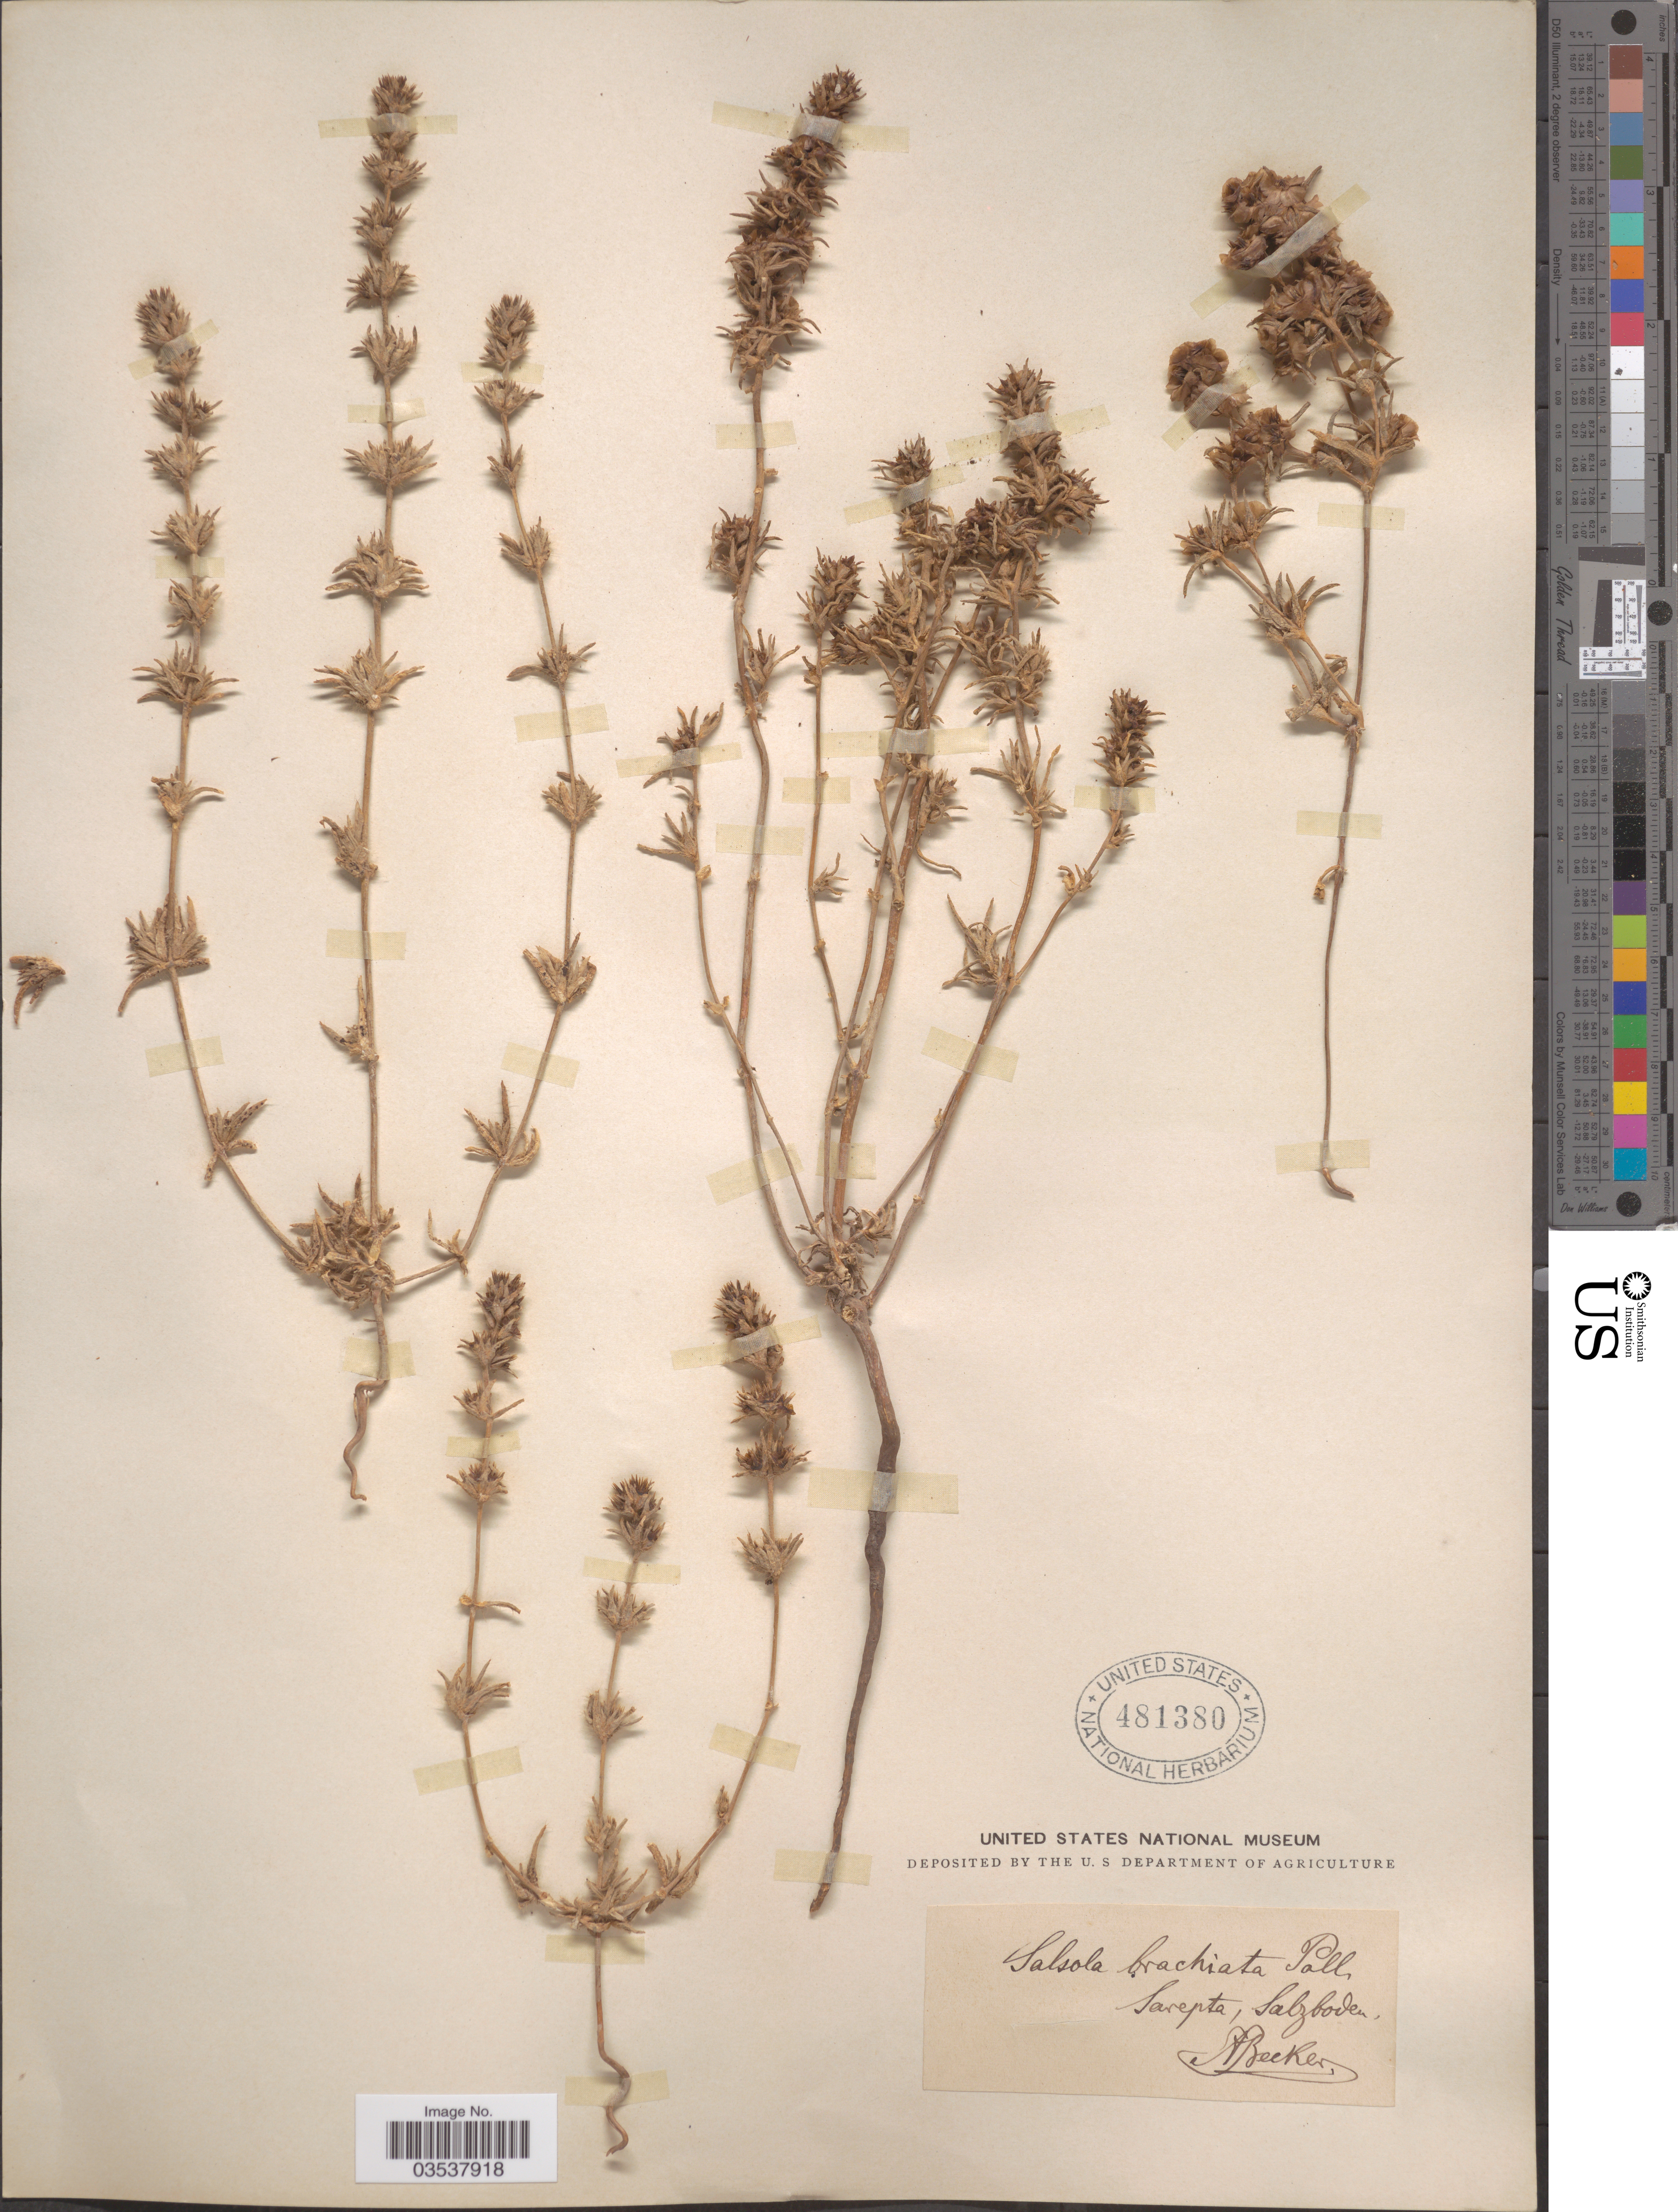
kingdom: Plantae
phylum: Tracheophyta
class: Magnoliopsida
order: Caryophyllales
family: Amaranthaceae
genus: Pyankovia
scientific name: Pyankovia brachiata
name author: (Pall.) Akhani & Roalson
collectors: A. Becker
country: Russian Federation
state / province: Volgograd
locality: Sarepta, Salzboden.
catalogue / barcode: US 481380